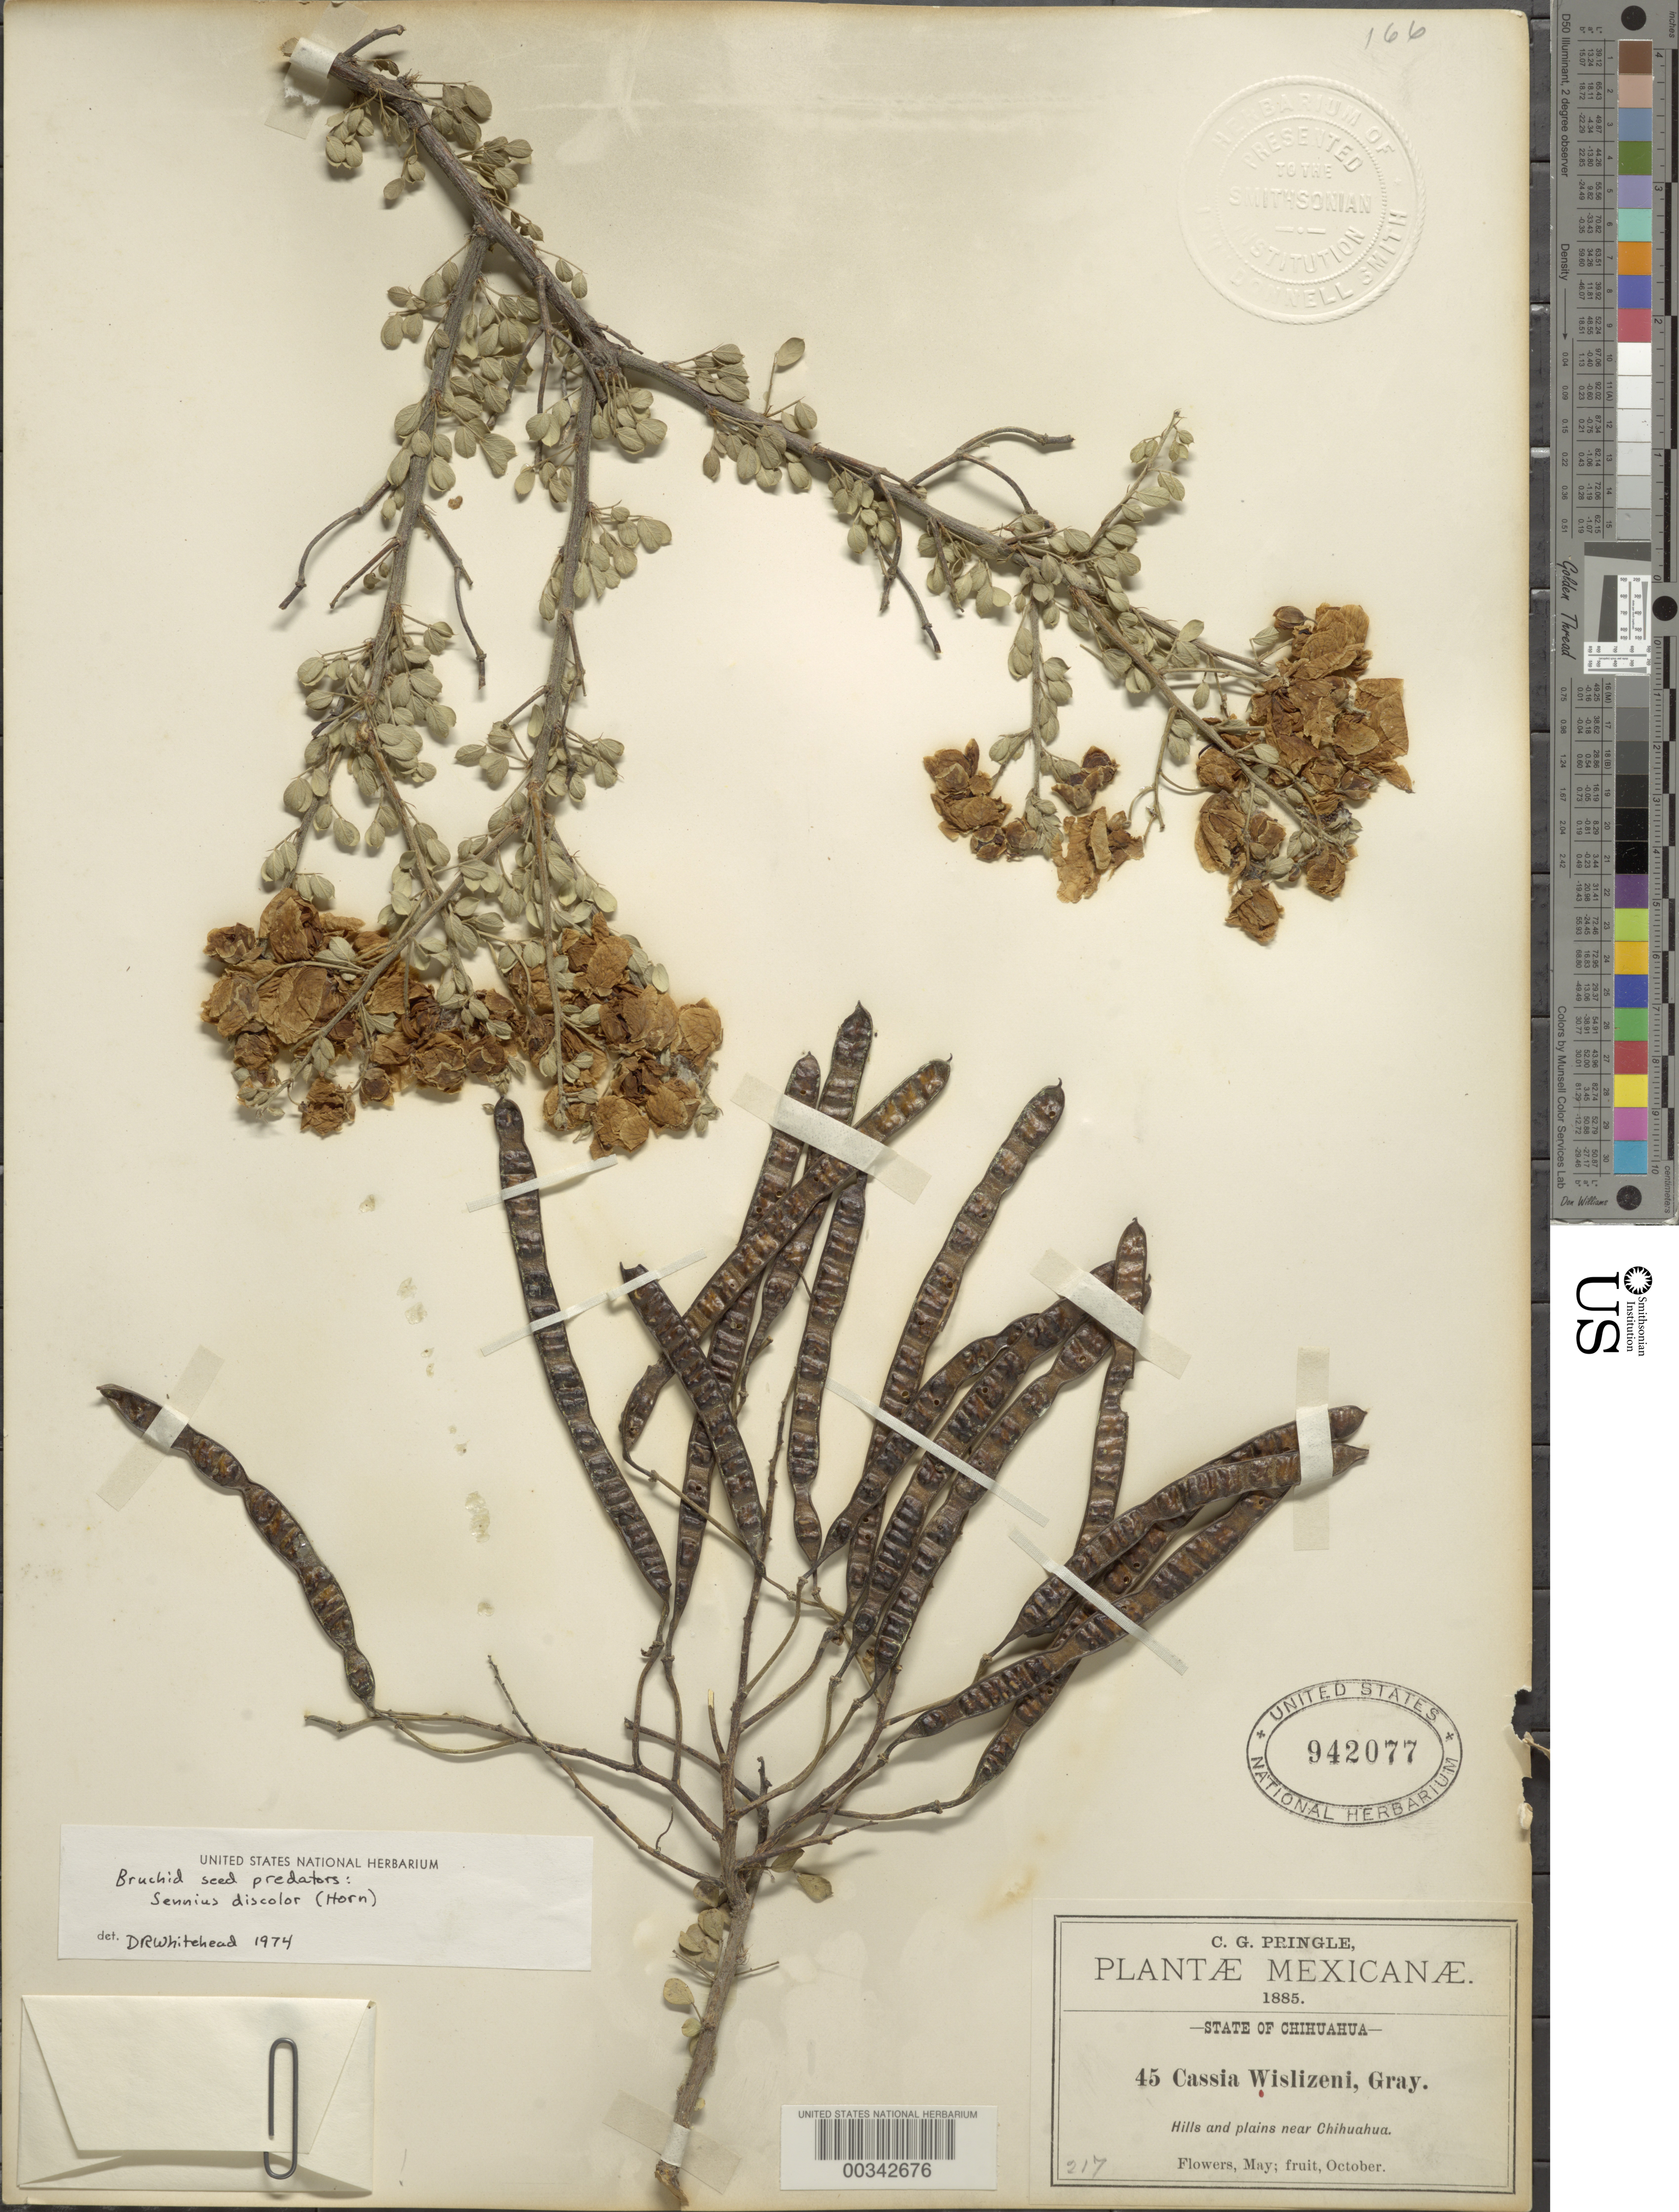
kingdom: Plantae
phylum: Tracheophyta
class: Magnoliopsida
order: Fabales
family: Fabaceae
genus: Senna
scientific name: Senna wislizeni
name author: (A. Gray) H.S. Irwin & Barneby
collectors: C. G. Pringle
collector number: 45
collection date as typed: May 1885 and -- Oct 1885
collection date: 1885-05,1885-10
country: Mexico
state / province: Chihuahua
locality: Near Chihuahua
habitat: Hills and plains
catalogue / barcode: US 942077